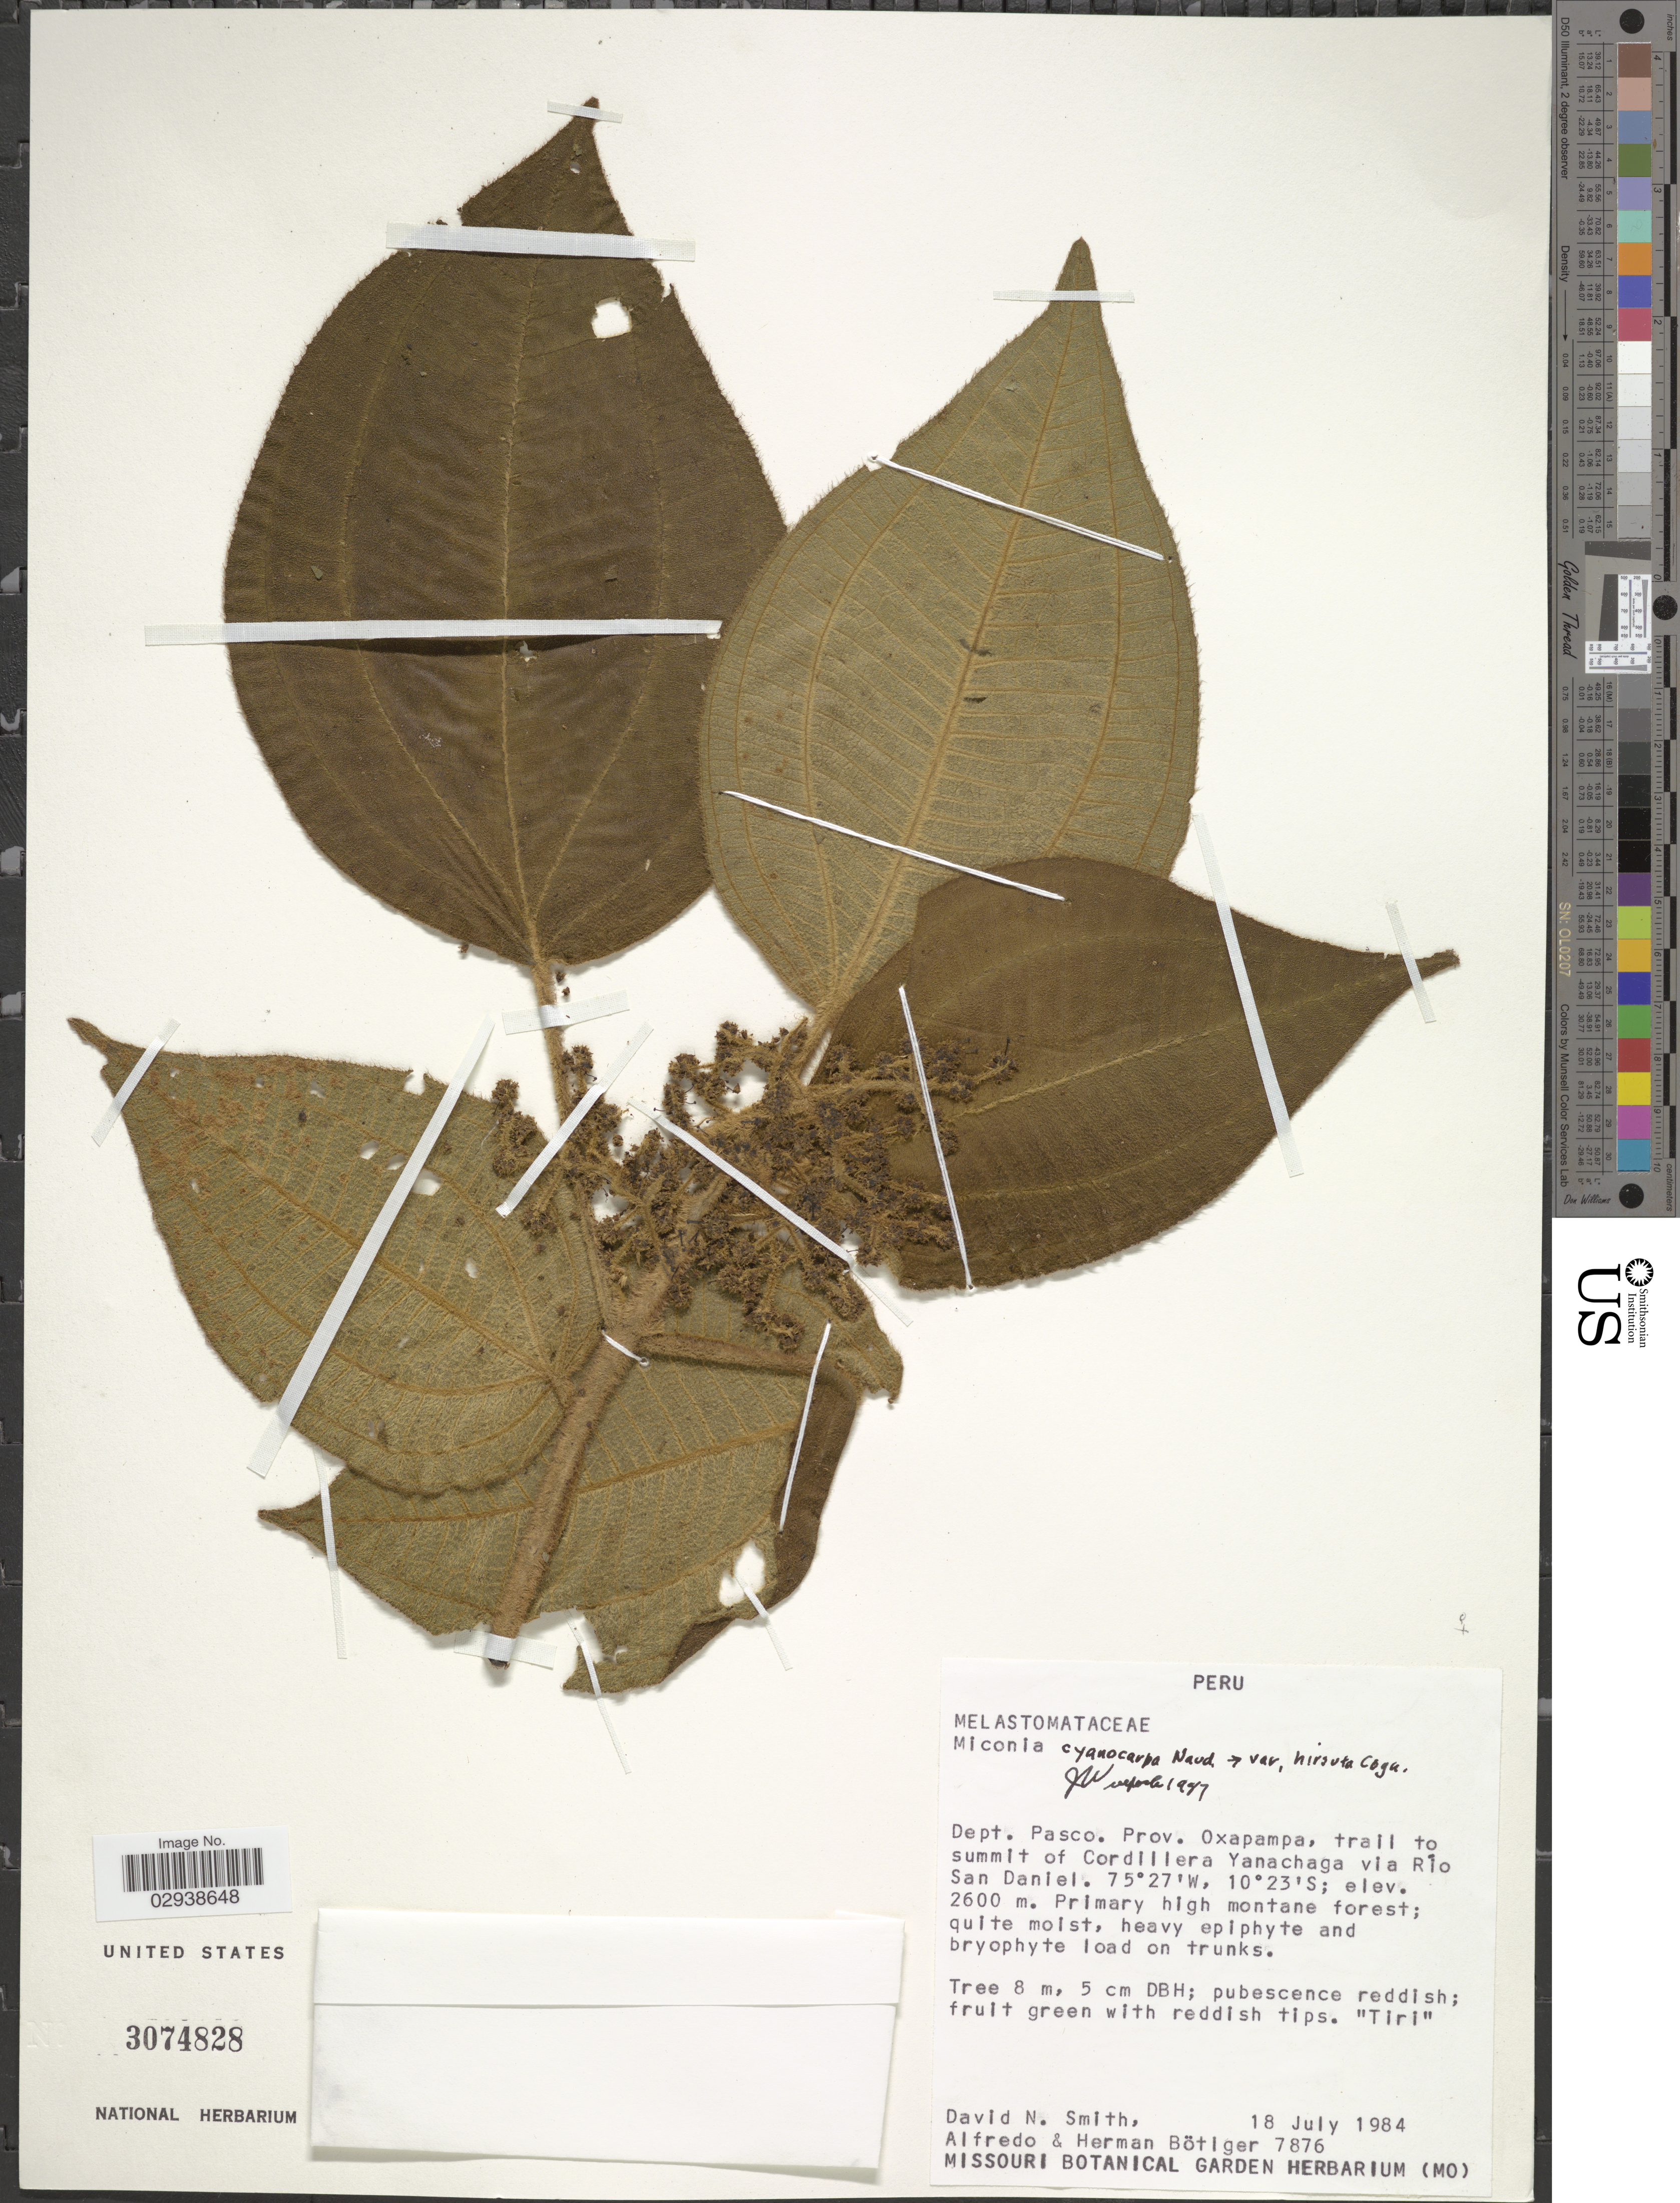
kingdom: Plantae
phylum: Tracheophyta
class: Magnoliopsida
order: Myrtales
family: Melastomataceae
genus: Miconia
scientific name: Miconia cyanocarpa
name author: Naudin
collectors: D. Smith, A. Bötlger & H. Bötlger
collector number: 7876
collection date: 1984-07-18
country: Peru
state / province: Pasco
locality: Dept. Pasco, Prov. Oxapampa, trail to summit of Cordillera Yanachaga via Rio San Daniel.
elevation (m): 2600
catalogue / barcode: US 3074828